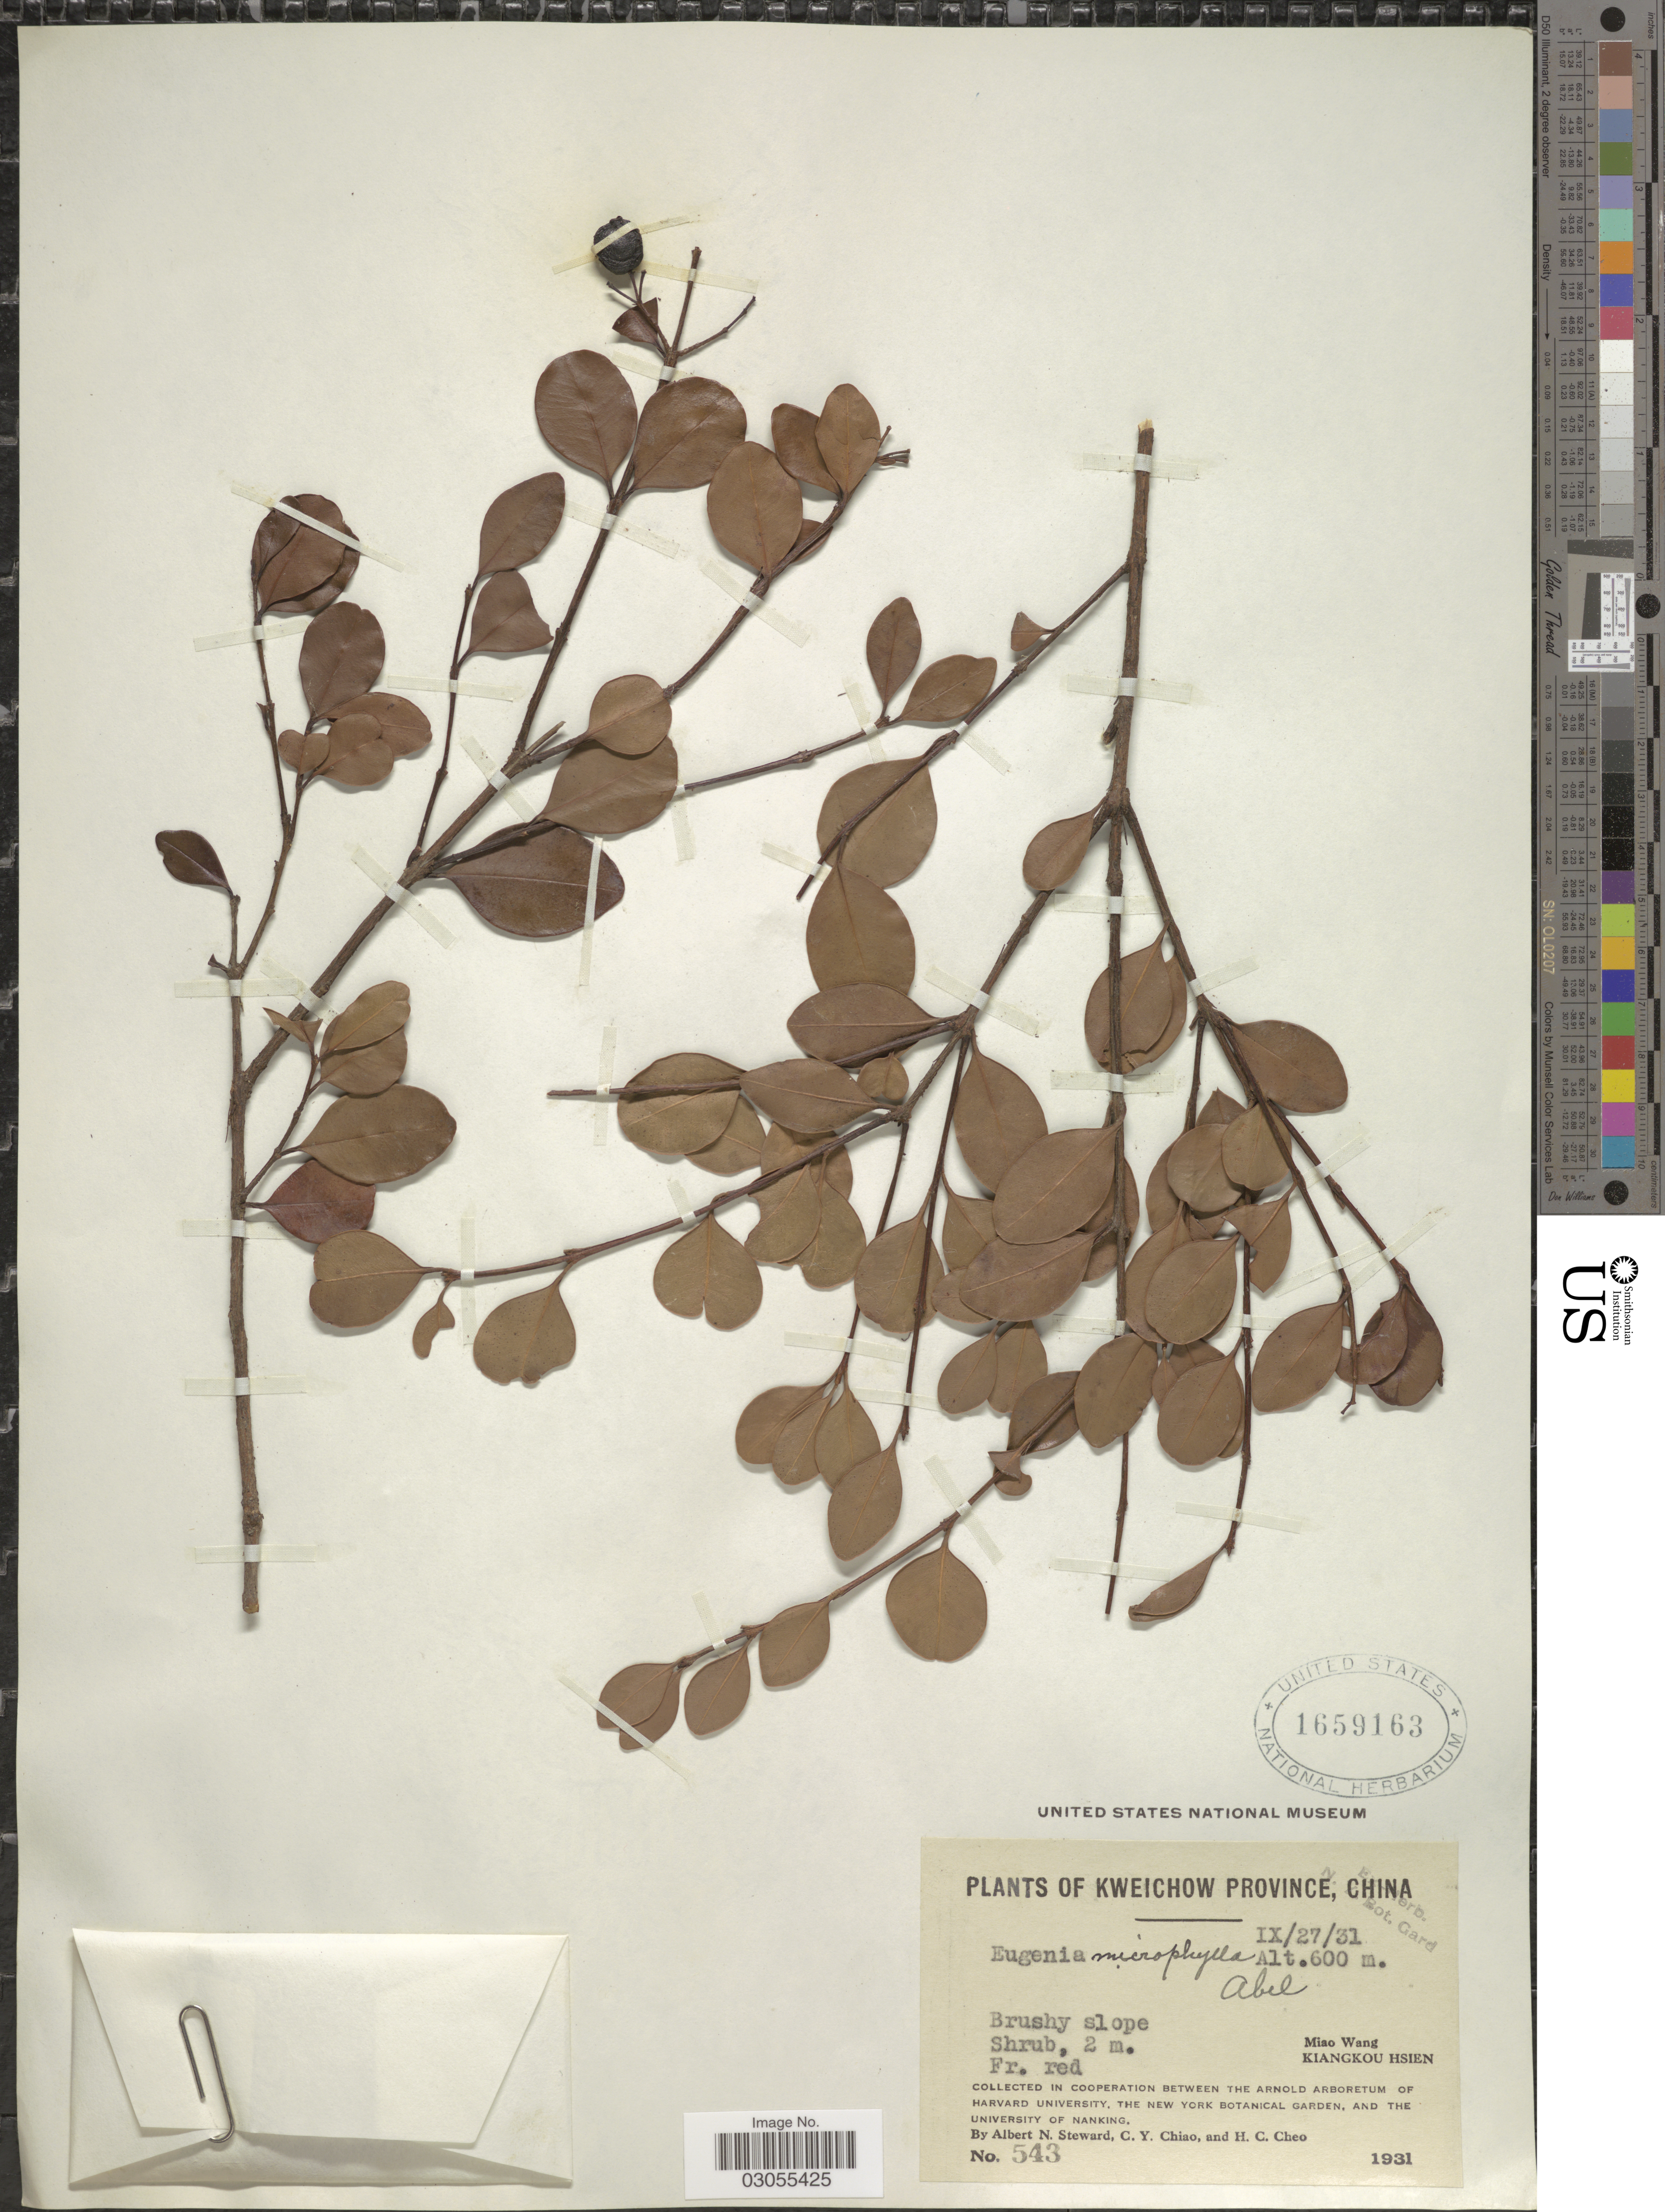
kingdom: Plantae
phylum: Tracheophyta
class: Magnoliopsida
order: Myrtales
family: Myrtaceae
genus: Syzygium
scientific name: Syzygium buxifolium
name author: Hook. & Arn.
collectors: A. N. Steward, C. Y. Chiao & H. Cheo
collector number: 543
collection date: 1931-09-27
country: China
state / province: Guizhou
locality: Kweichow Province. Miao Wang Kiangkou Hsien.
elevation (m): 600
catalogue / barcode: US 1659163